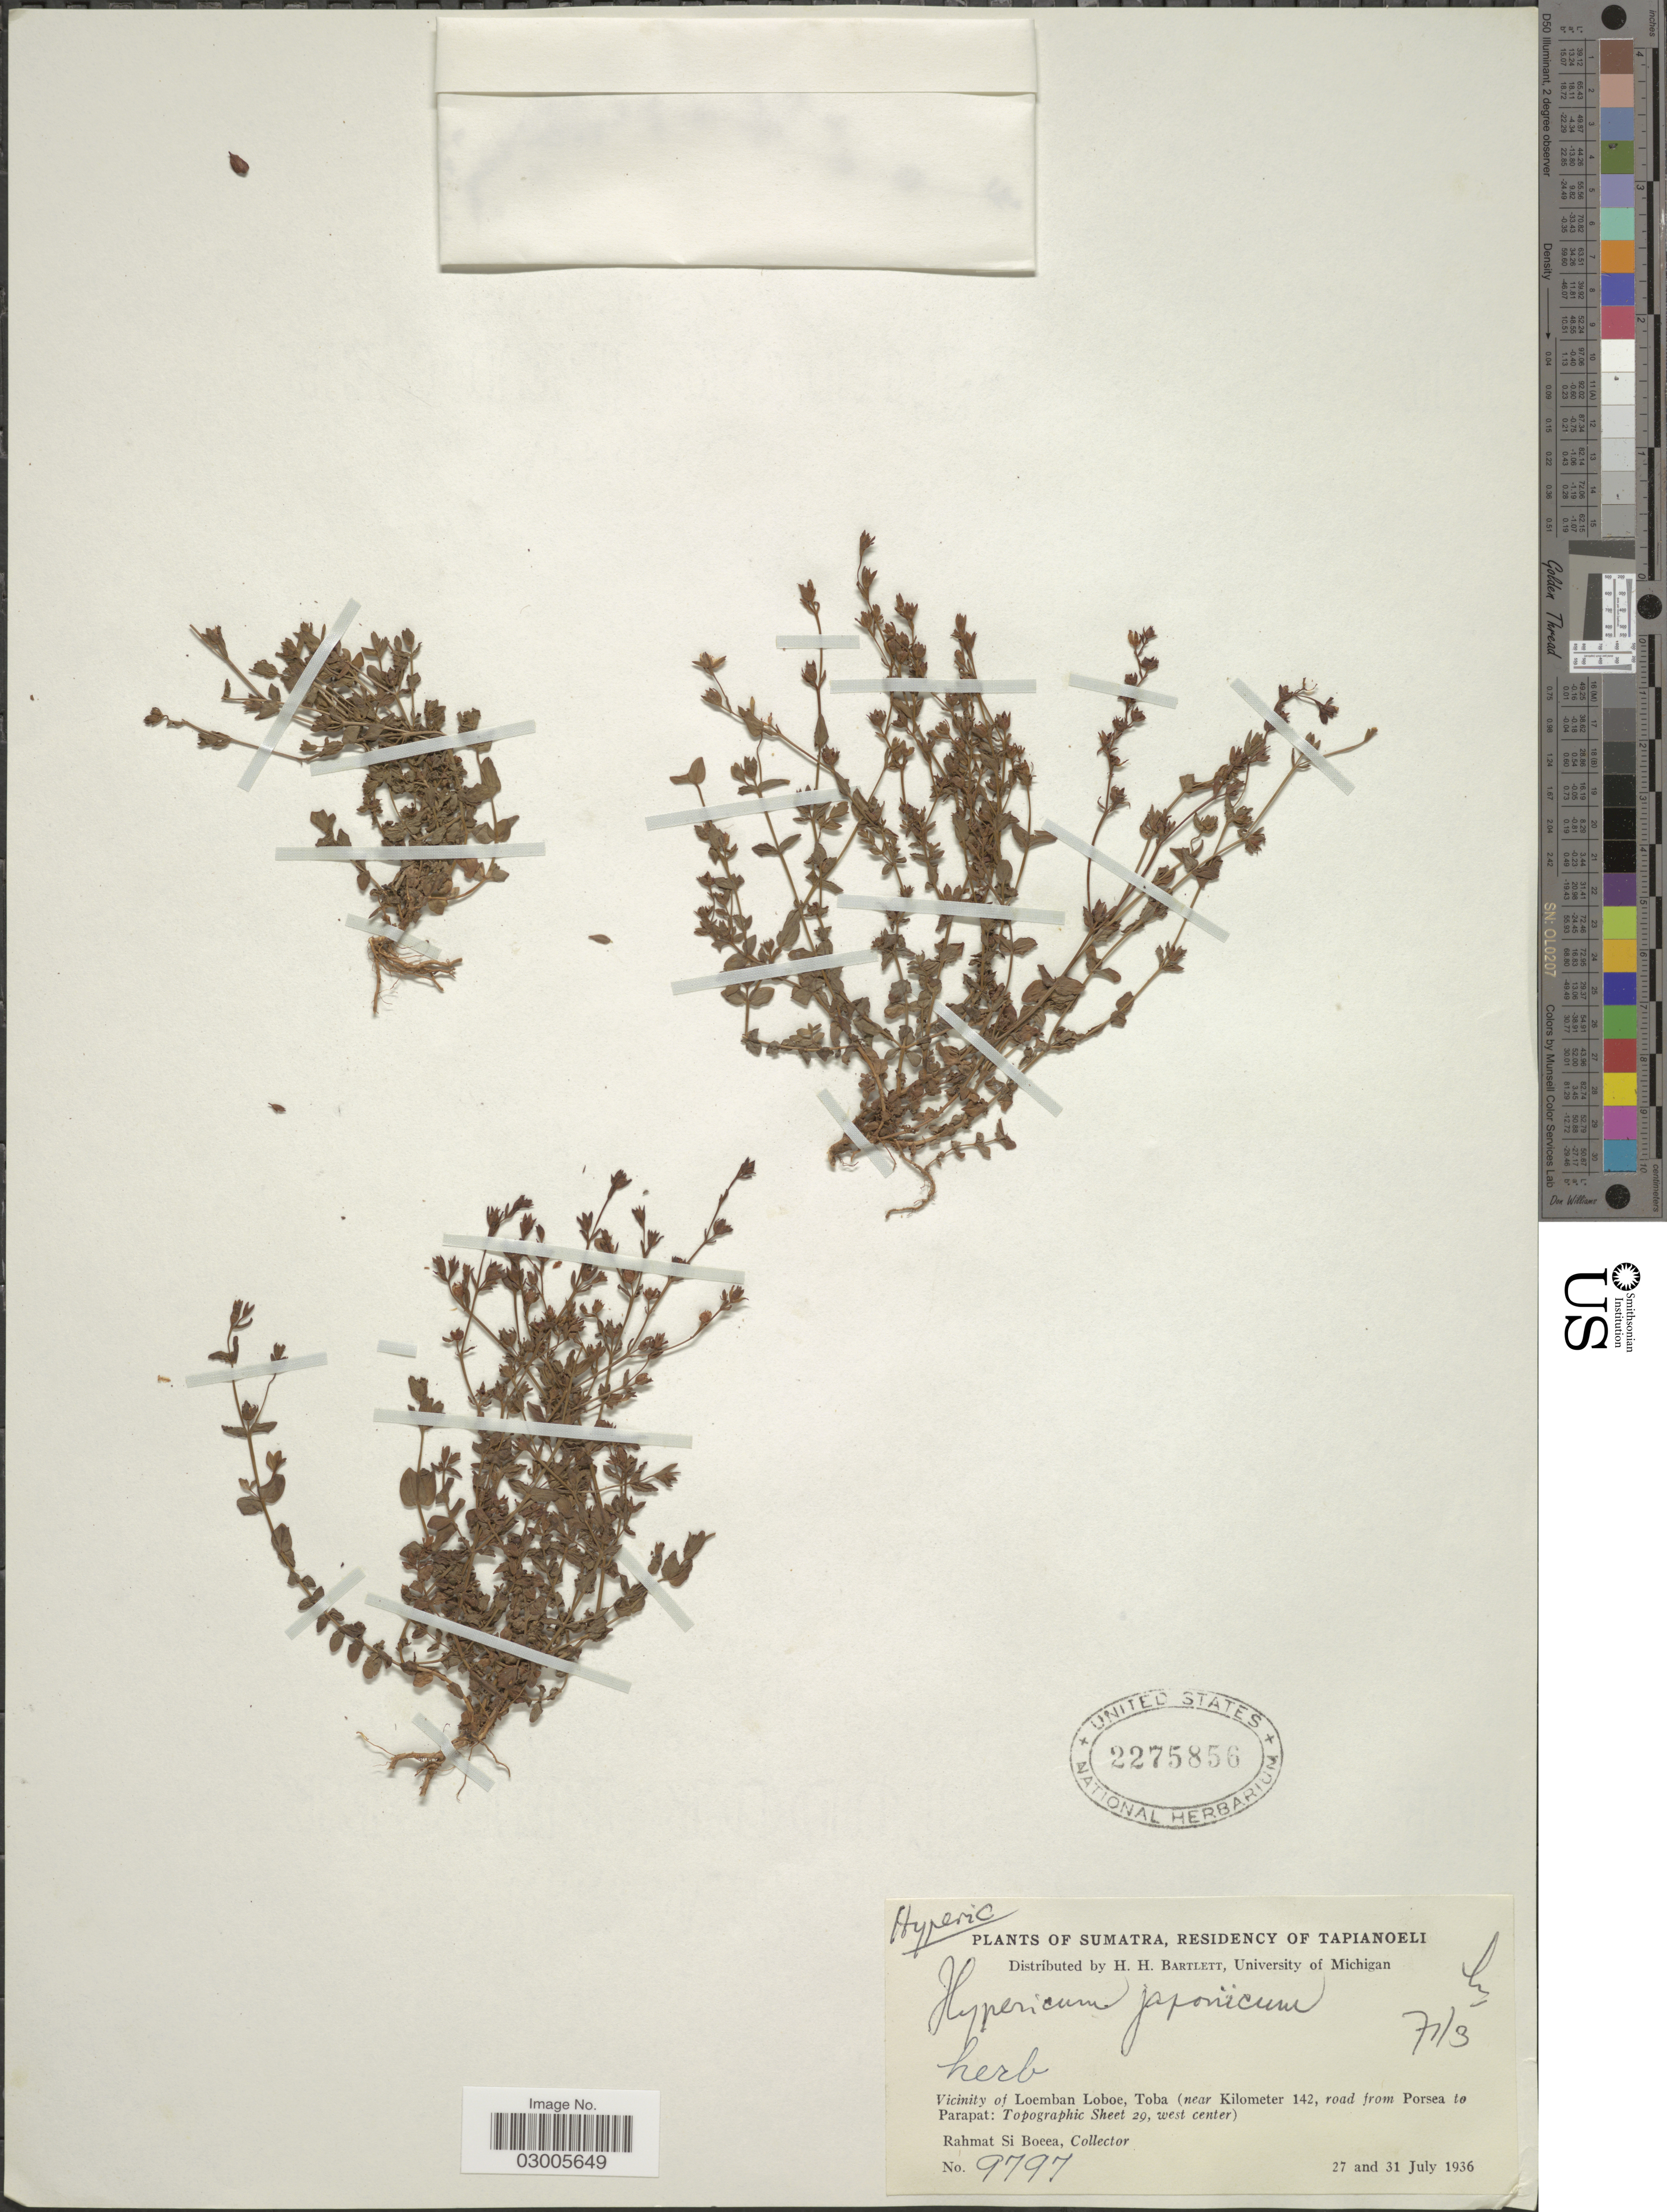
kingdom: Plantae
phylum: Tracheophyta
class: Magnoliopsida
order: Malpighiales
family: Hypericaceae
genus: Hypericum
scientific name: Hypericum japonicum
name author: Thunb.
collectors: Rahmat Si Boeea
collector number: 9797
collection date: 1936-07-27/1936-07-31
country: Indonesia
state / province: Sumatra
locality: Residency of Tapianoeli. Vicinity of Loemban Lobe, Toba (near Kilometer 142, road from Porsea to Parapat: Topographic Sheet 29, west center).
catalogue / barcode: US 2275856